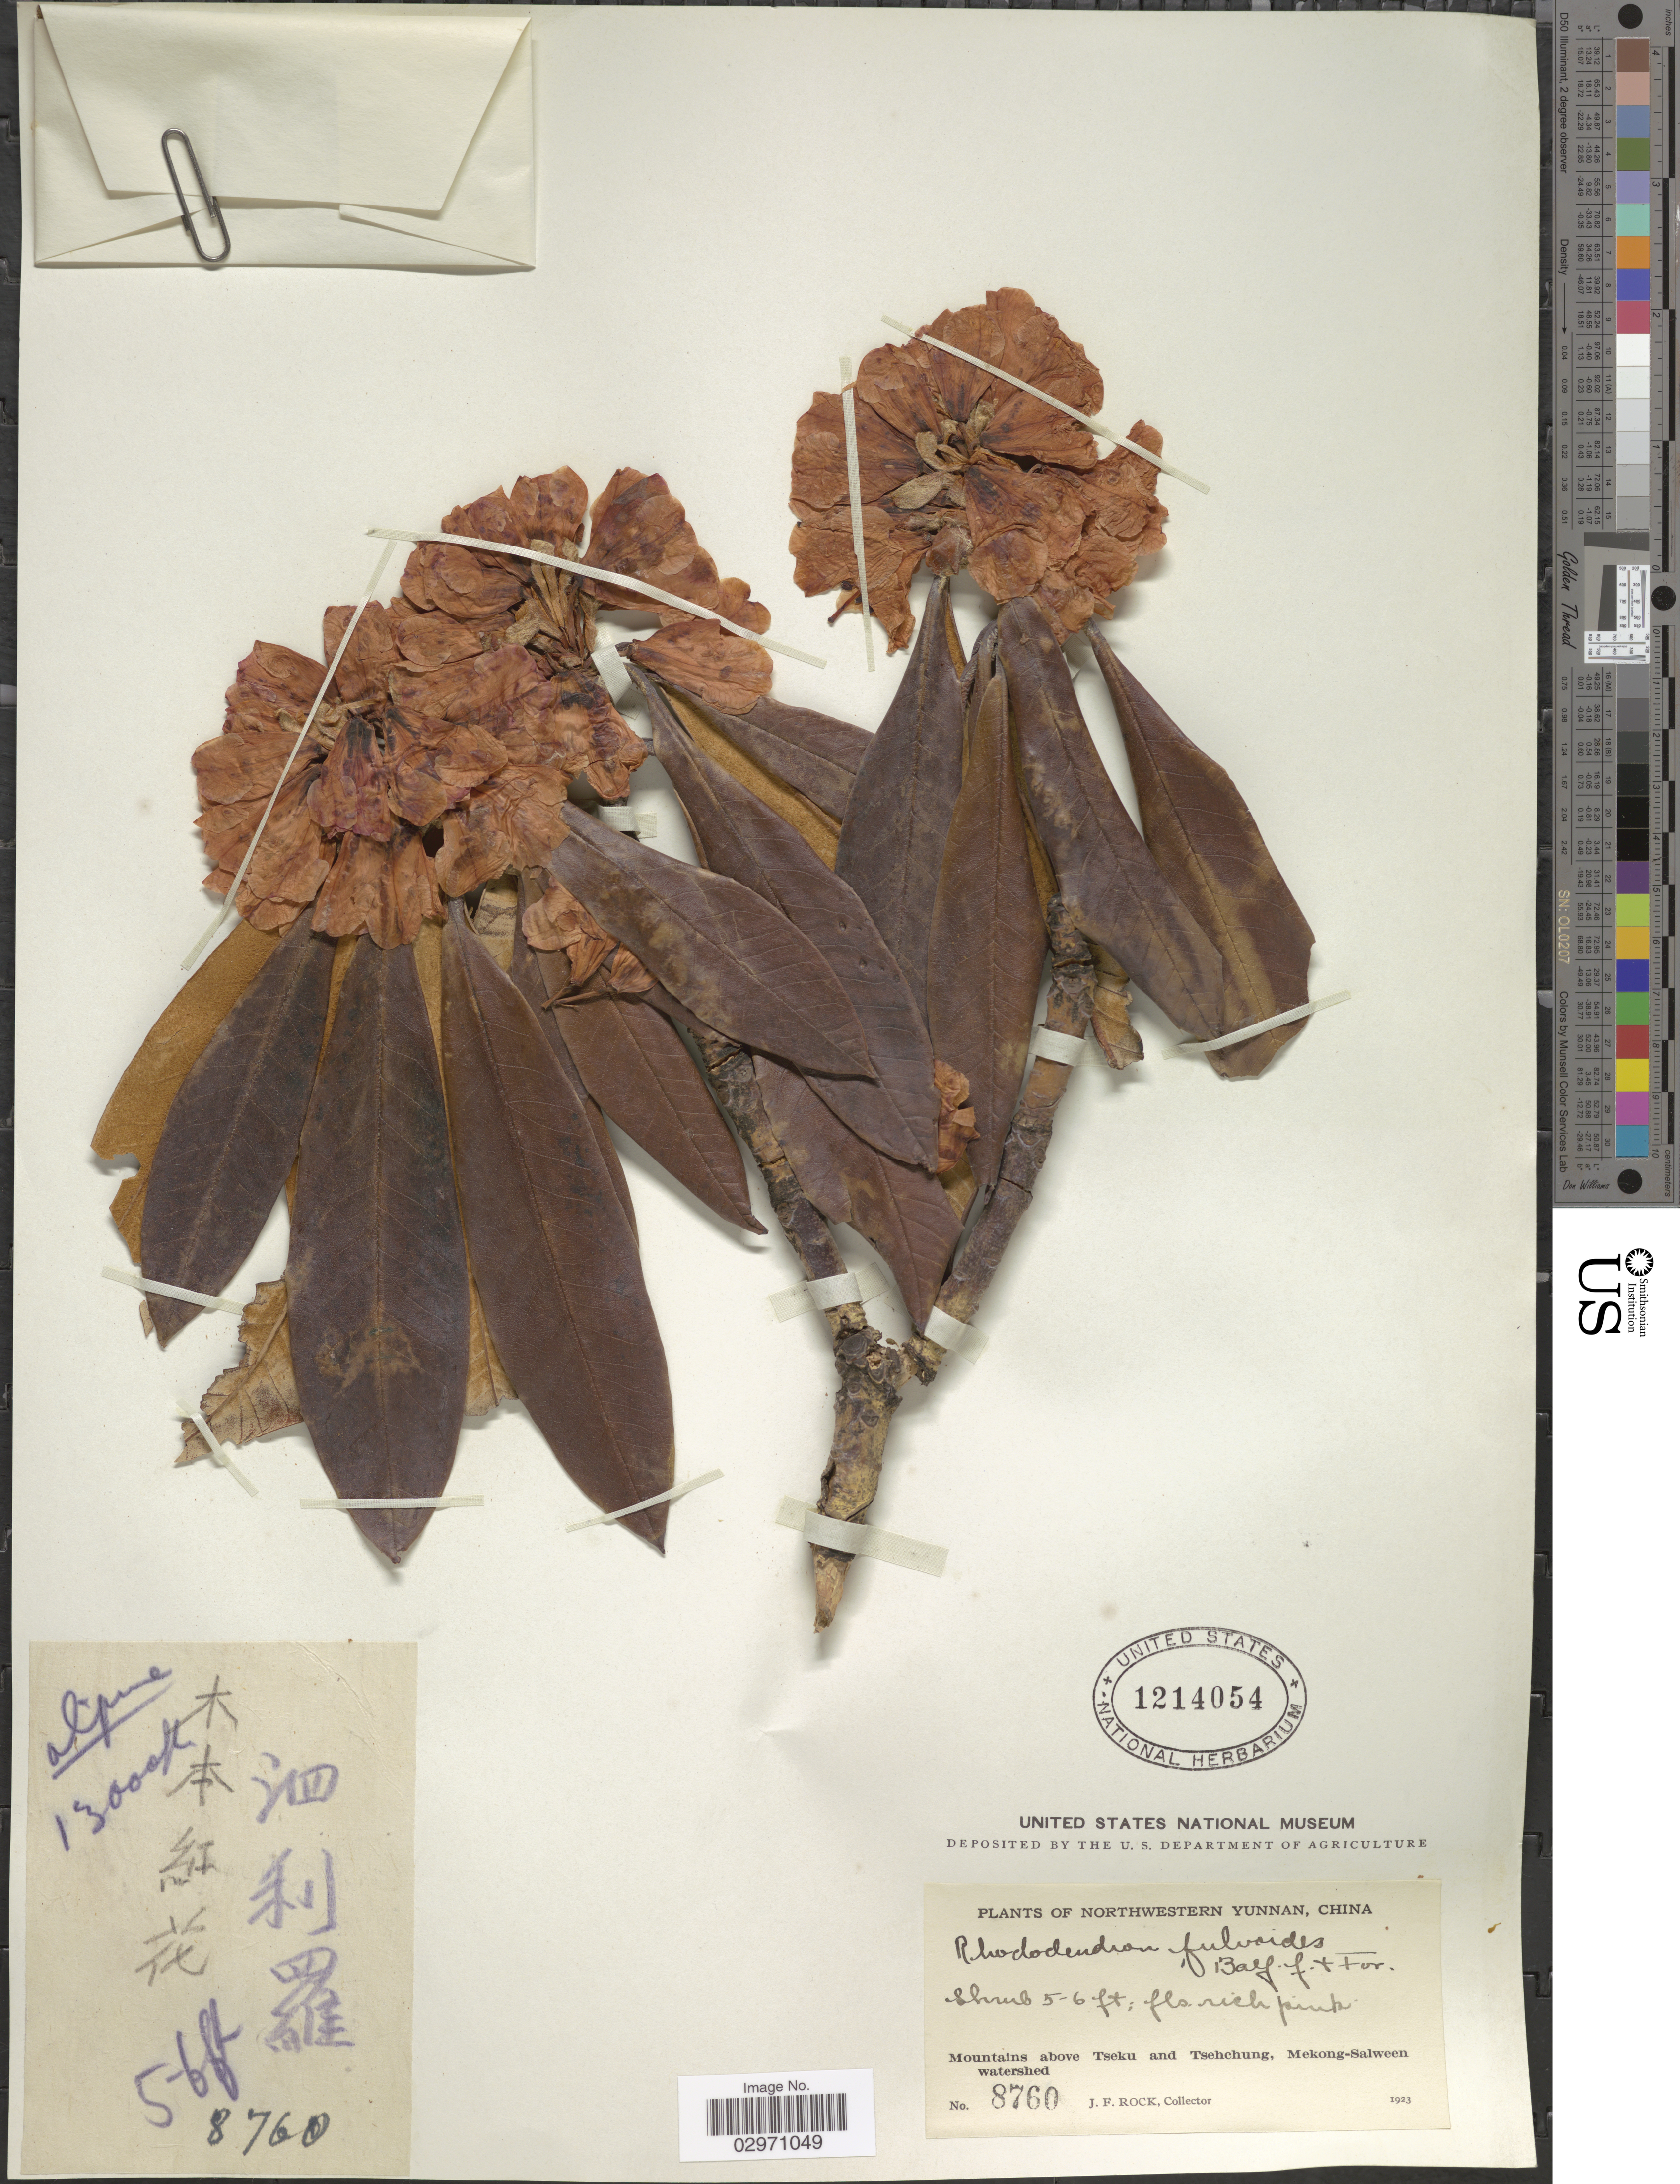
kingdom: Plantae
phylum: Tracheophyta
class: Magnoliopsida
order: Ericales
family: Ericaceae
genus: Rhododendron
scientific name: Rhododendron fulvoides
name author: Balf. f. & Forrest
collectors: J. Rock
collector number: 8760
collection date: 1923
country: China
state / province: Yunnan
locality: Northwestern Yunnan. Mountains above Tseku and Tsehchung, Mekong-Salween watershed.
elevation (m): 3962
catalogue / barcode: US 1214054